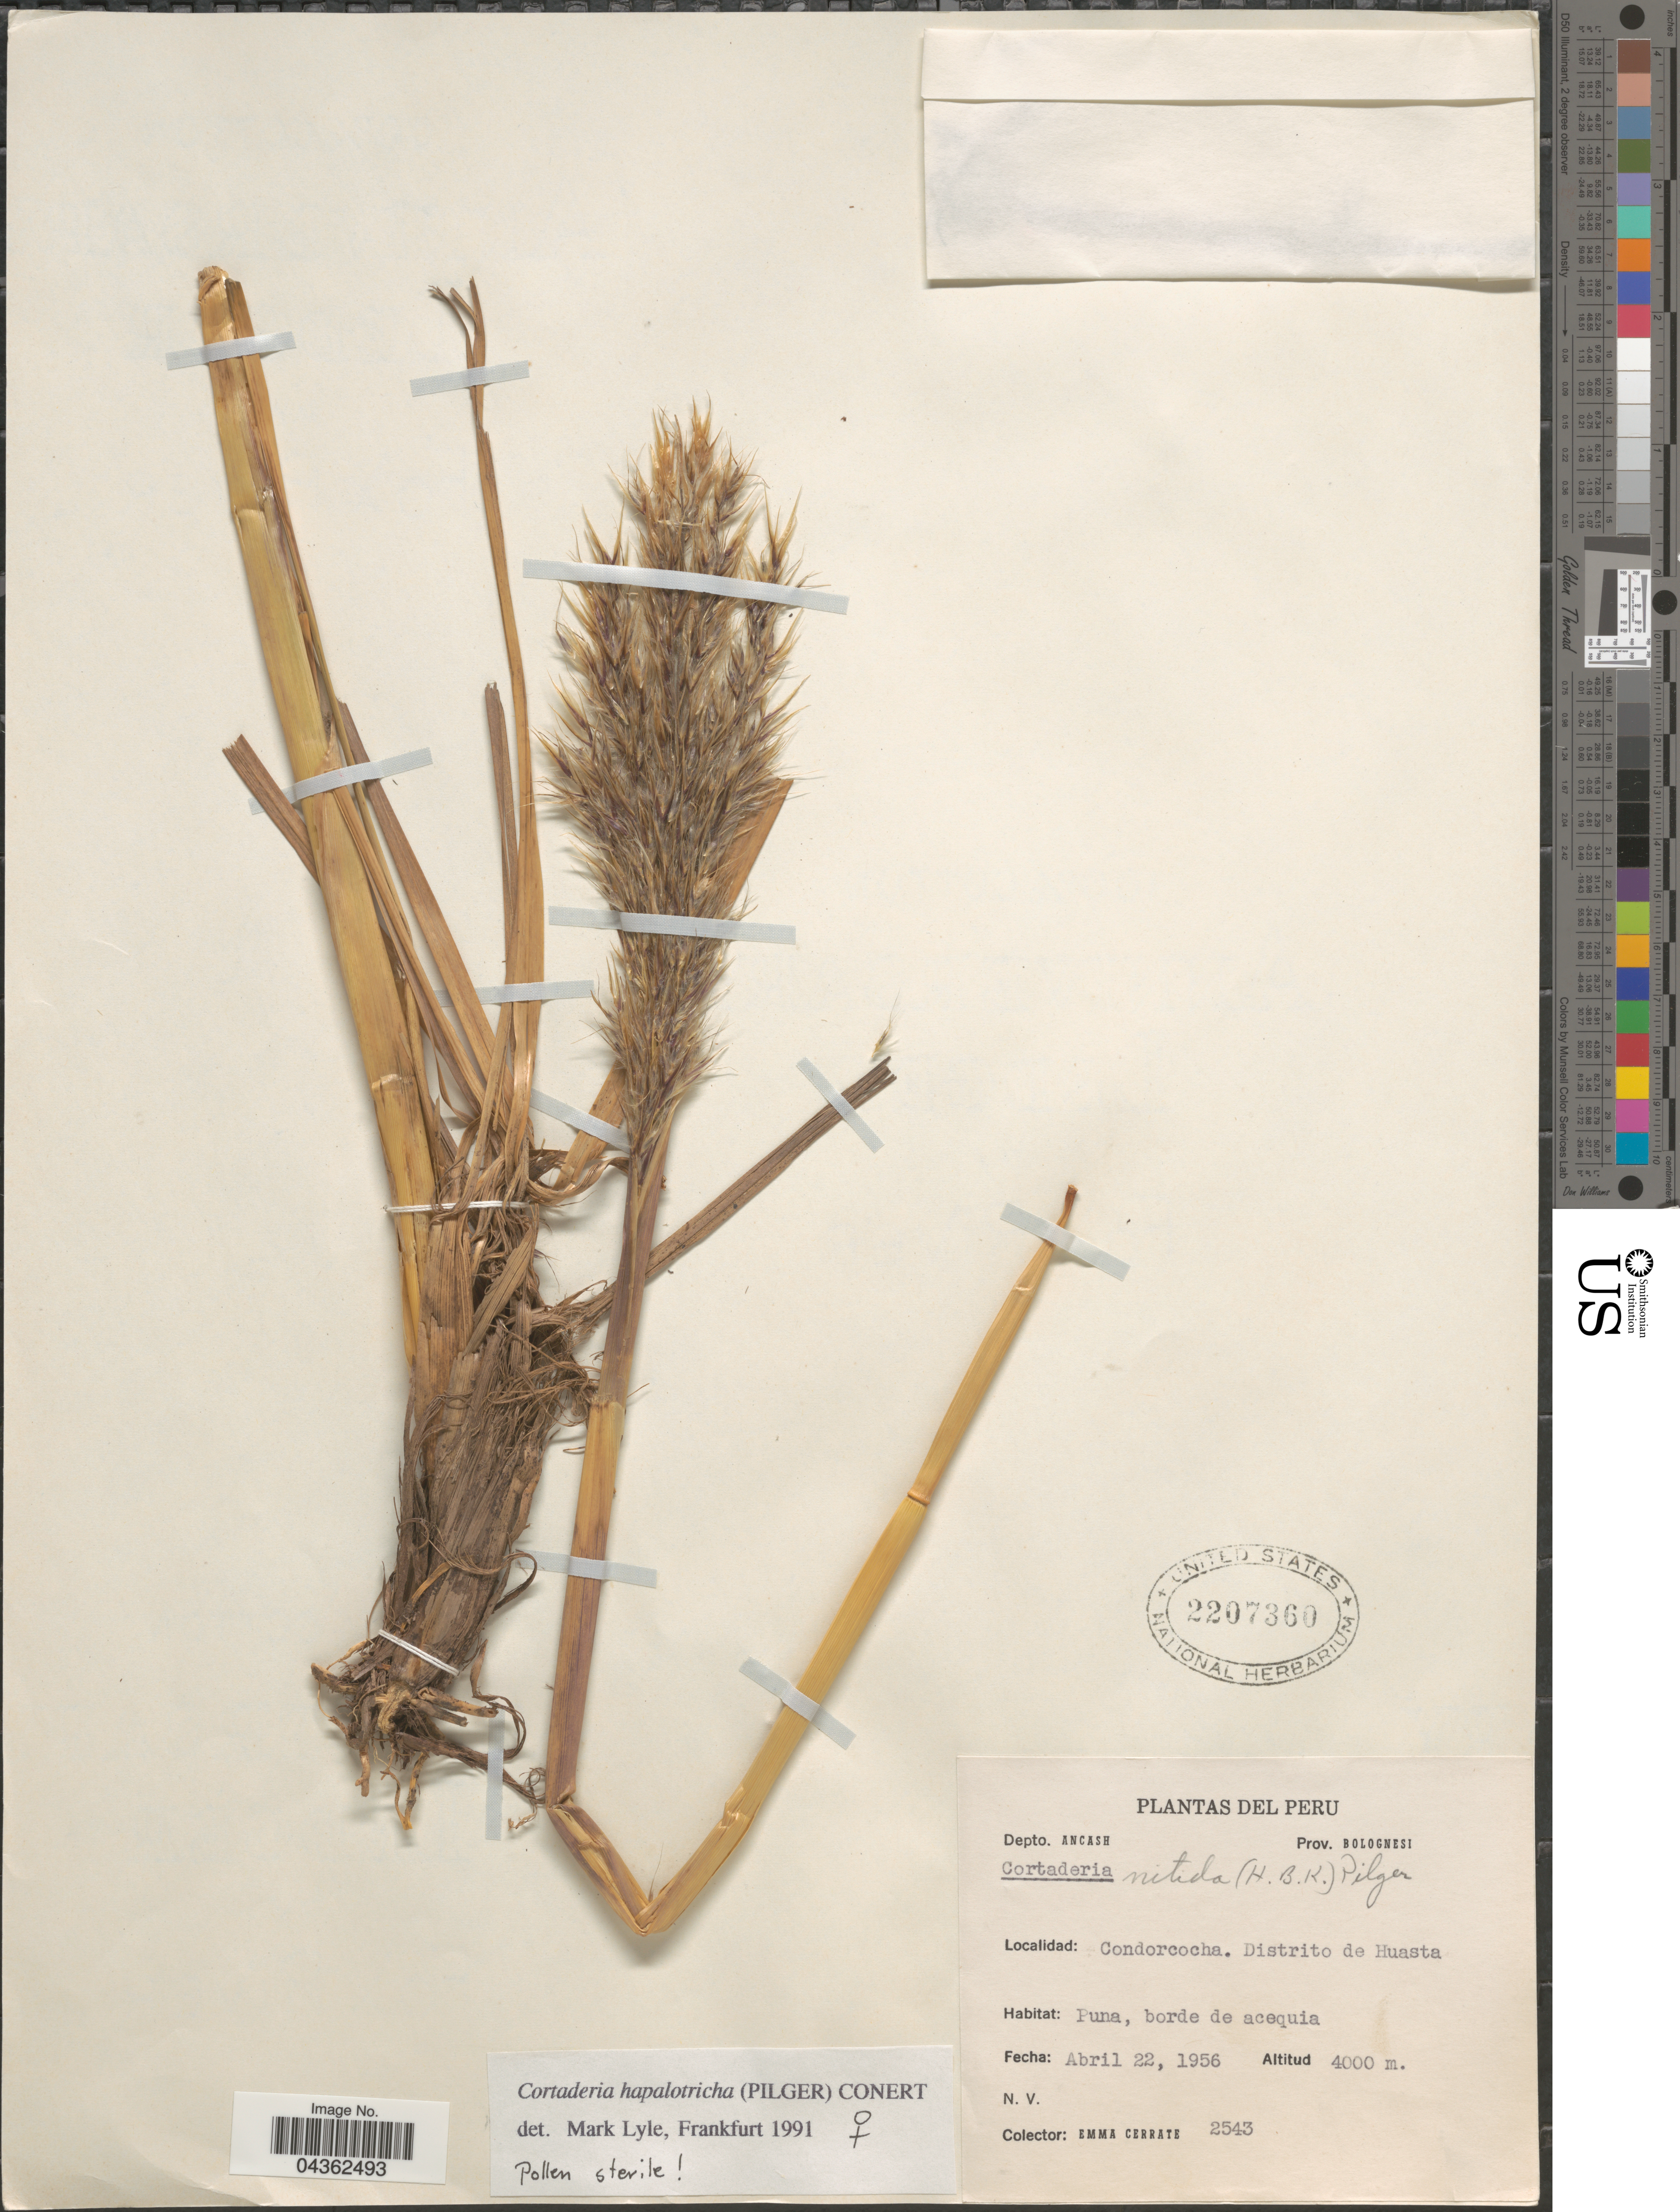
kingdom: Plantae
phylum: Tracheophyta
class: Liliopsida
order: Poales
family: Poaceae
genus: Cortaderia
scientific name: Cortaderia hapalotricha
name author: (Pilg.) Conert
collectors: E. Cerrate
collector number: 2543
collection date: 1956-04-22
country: Peru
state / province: Ancash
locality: Depto. Ancash. Prov. Bolognesi. Condorcocha. Distrito de Huasta.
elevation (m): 4000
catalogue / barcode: US 2207360